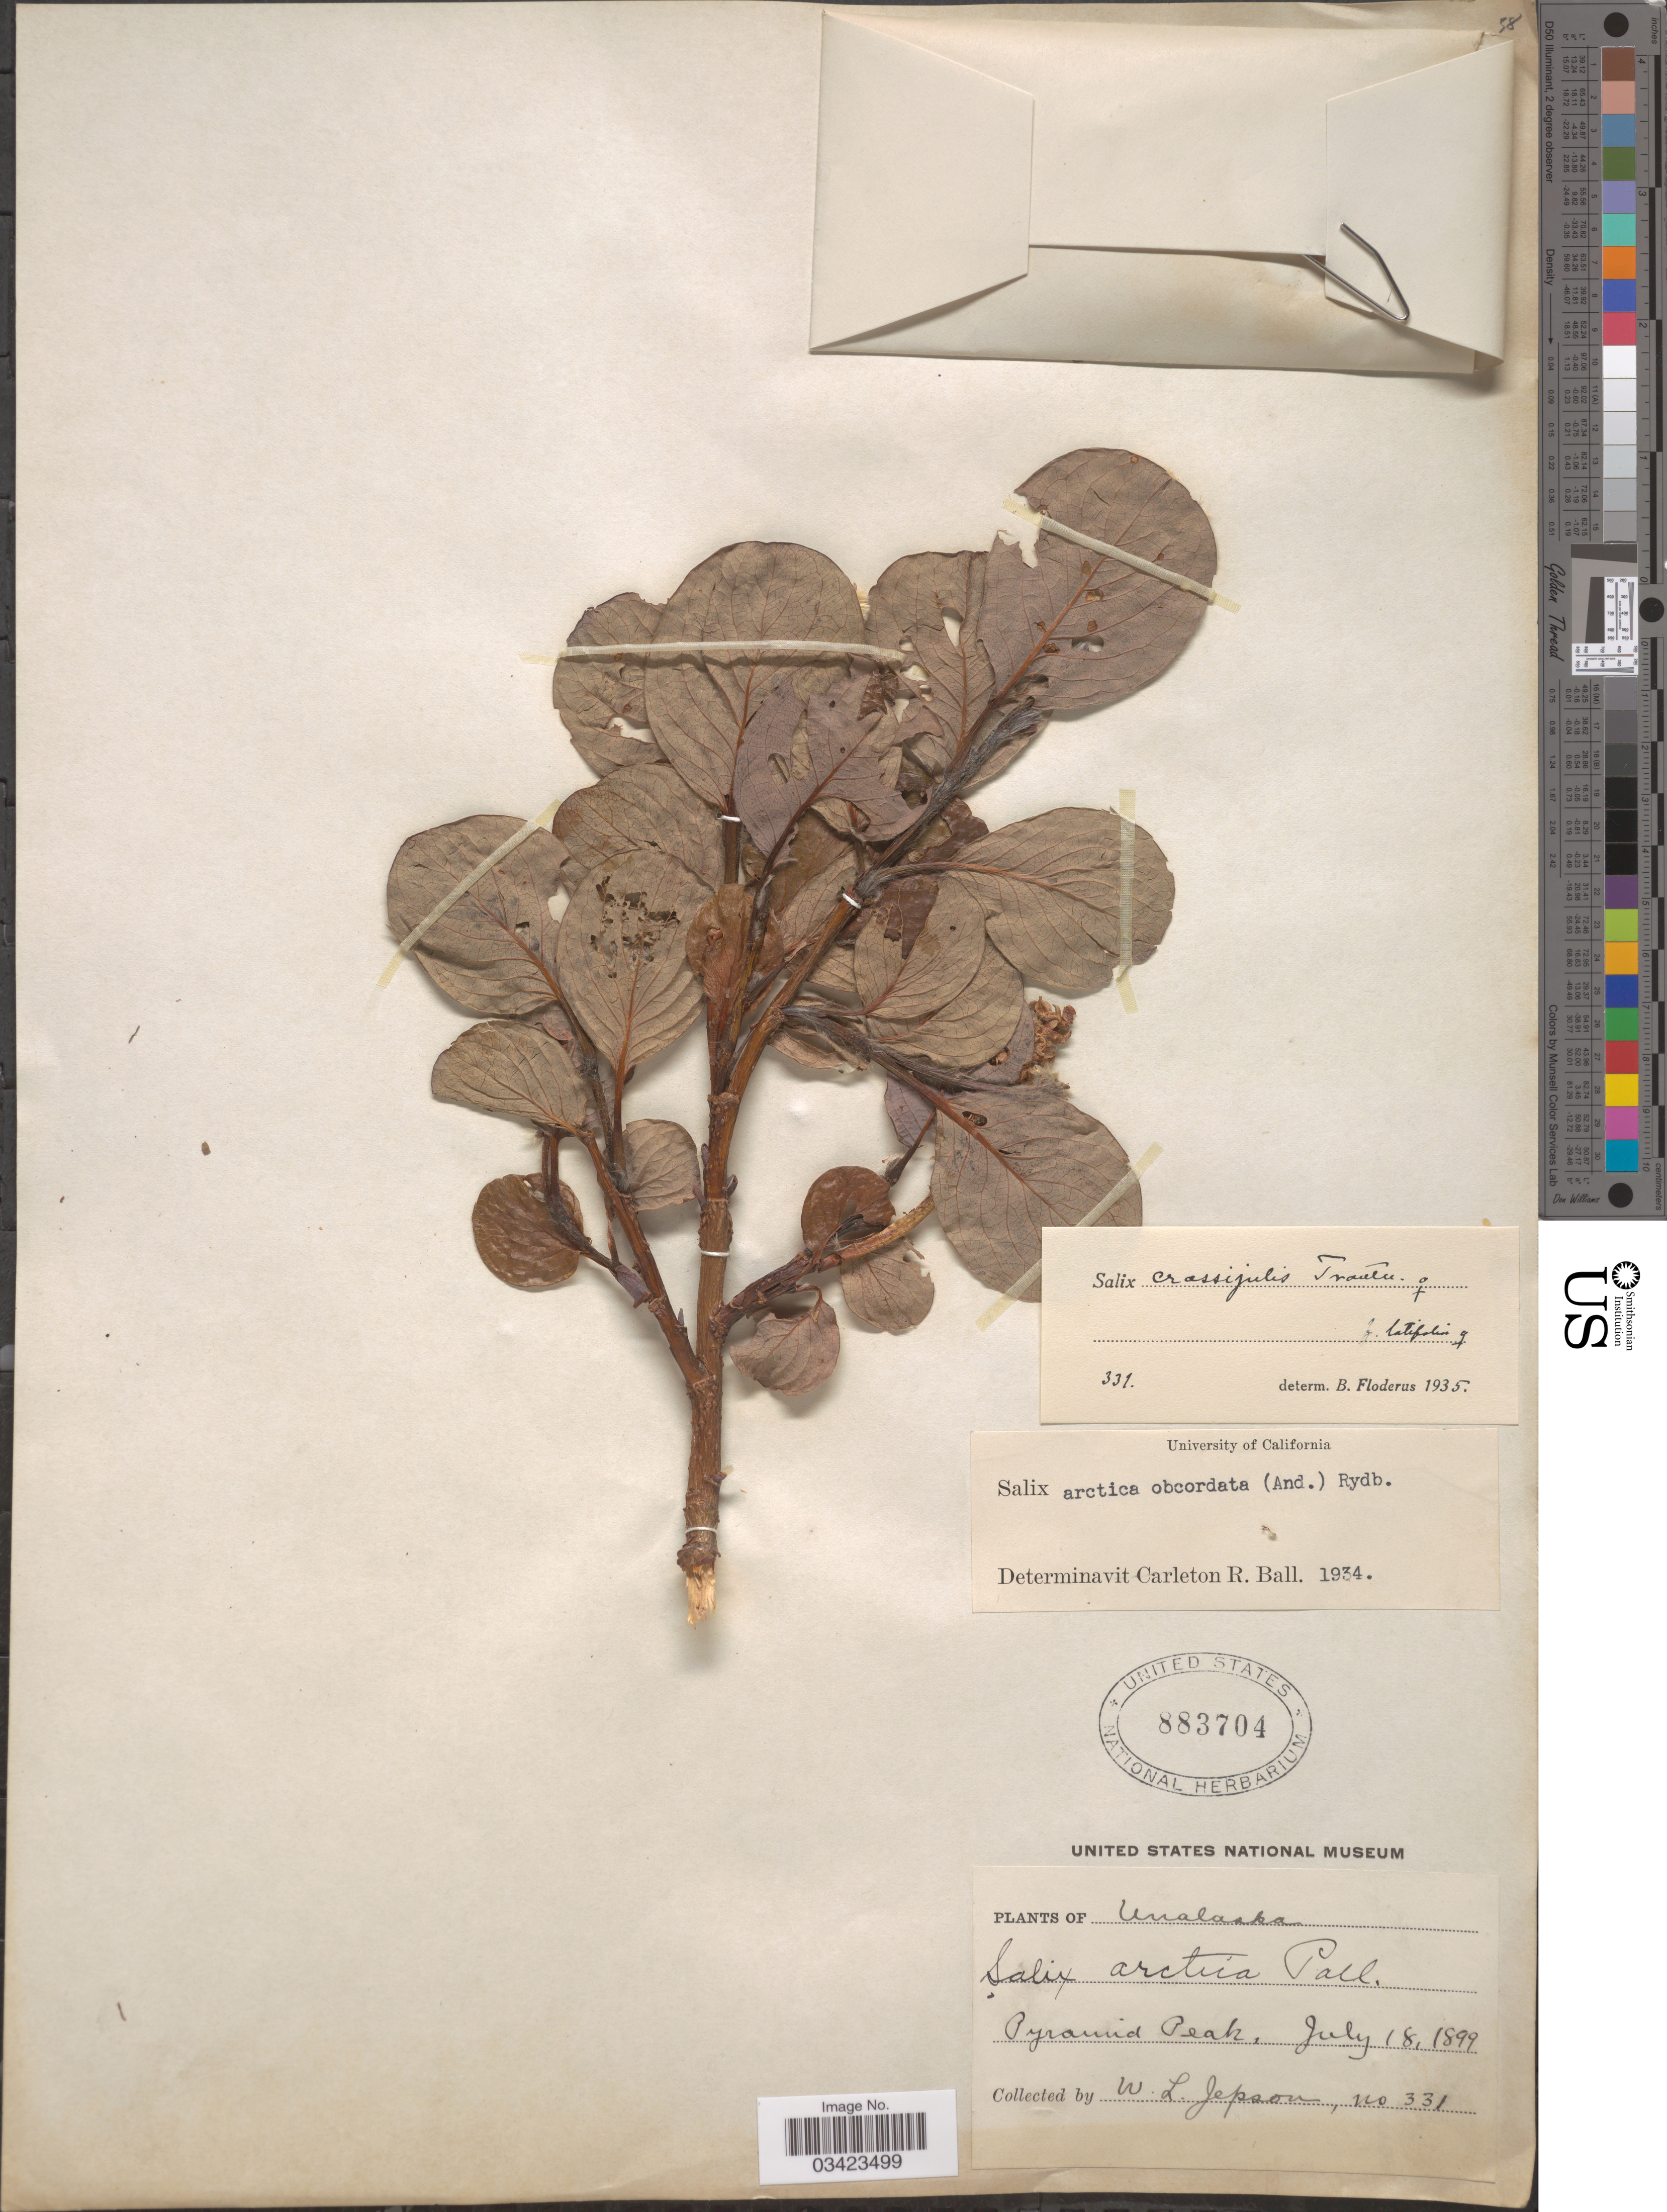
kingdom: Plantae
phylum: Tracheophyta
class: Magnoliopsida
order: Malpighiales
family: Salicaceae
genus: Salix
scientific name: Salix arctica var. araioclada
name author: (C.K. Schneid.) Raup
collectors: W. L. Jepson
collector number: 331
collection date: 1899-07-18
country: United States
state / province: Alaska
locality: Unalaska. Pyramid Peak.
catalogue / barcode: US 883704